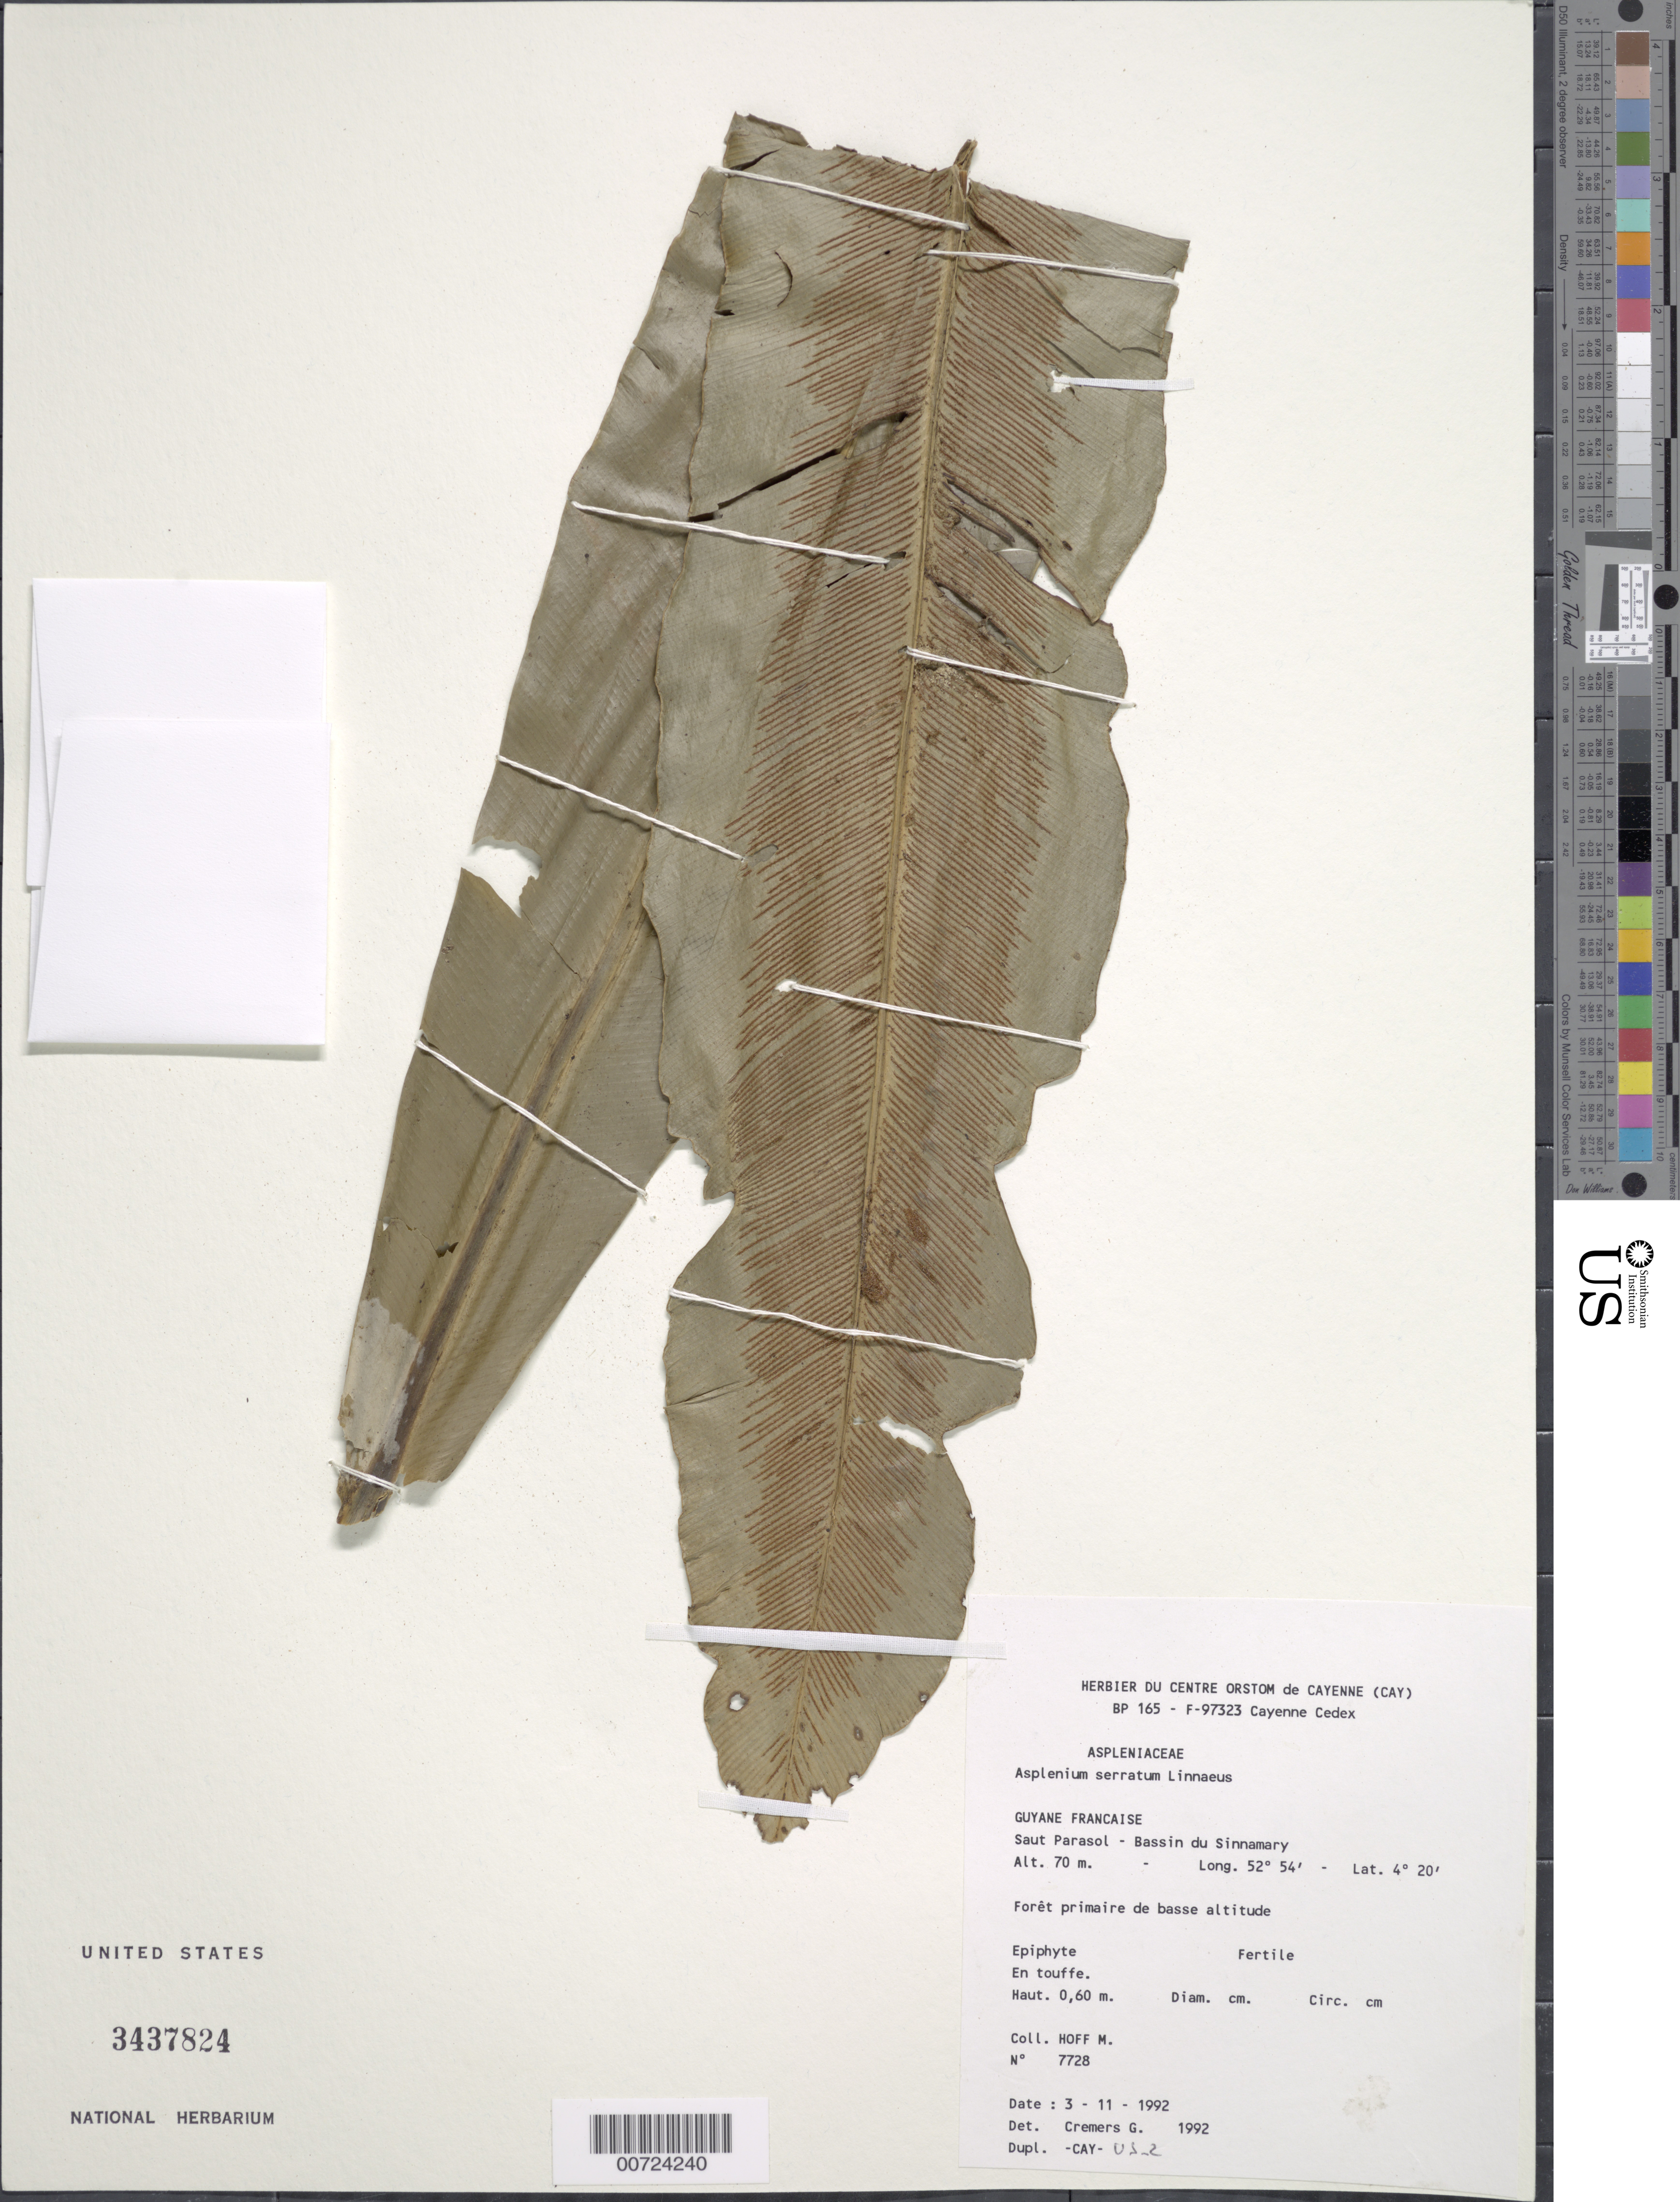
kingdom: Plantae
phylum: Tracheophyta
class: Polypodiopsida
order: Polypodiales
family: Aspleniaceae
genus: Asplenium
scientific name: Asplenium serratum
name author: L.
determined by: Cremers, Georges A.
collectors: M. Hoff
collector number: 7728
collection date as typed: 3-Nov-92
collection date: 1992-11-03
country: French Guiana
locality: Saut Parasol, Bassin du Sinnamary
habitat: Low primary forest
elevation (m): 70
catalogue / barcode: US 3437824